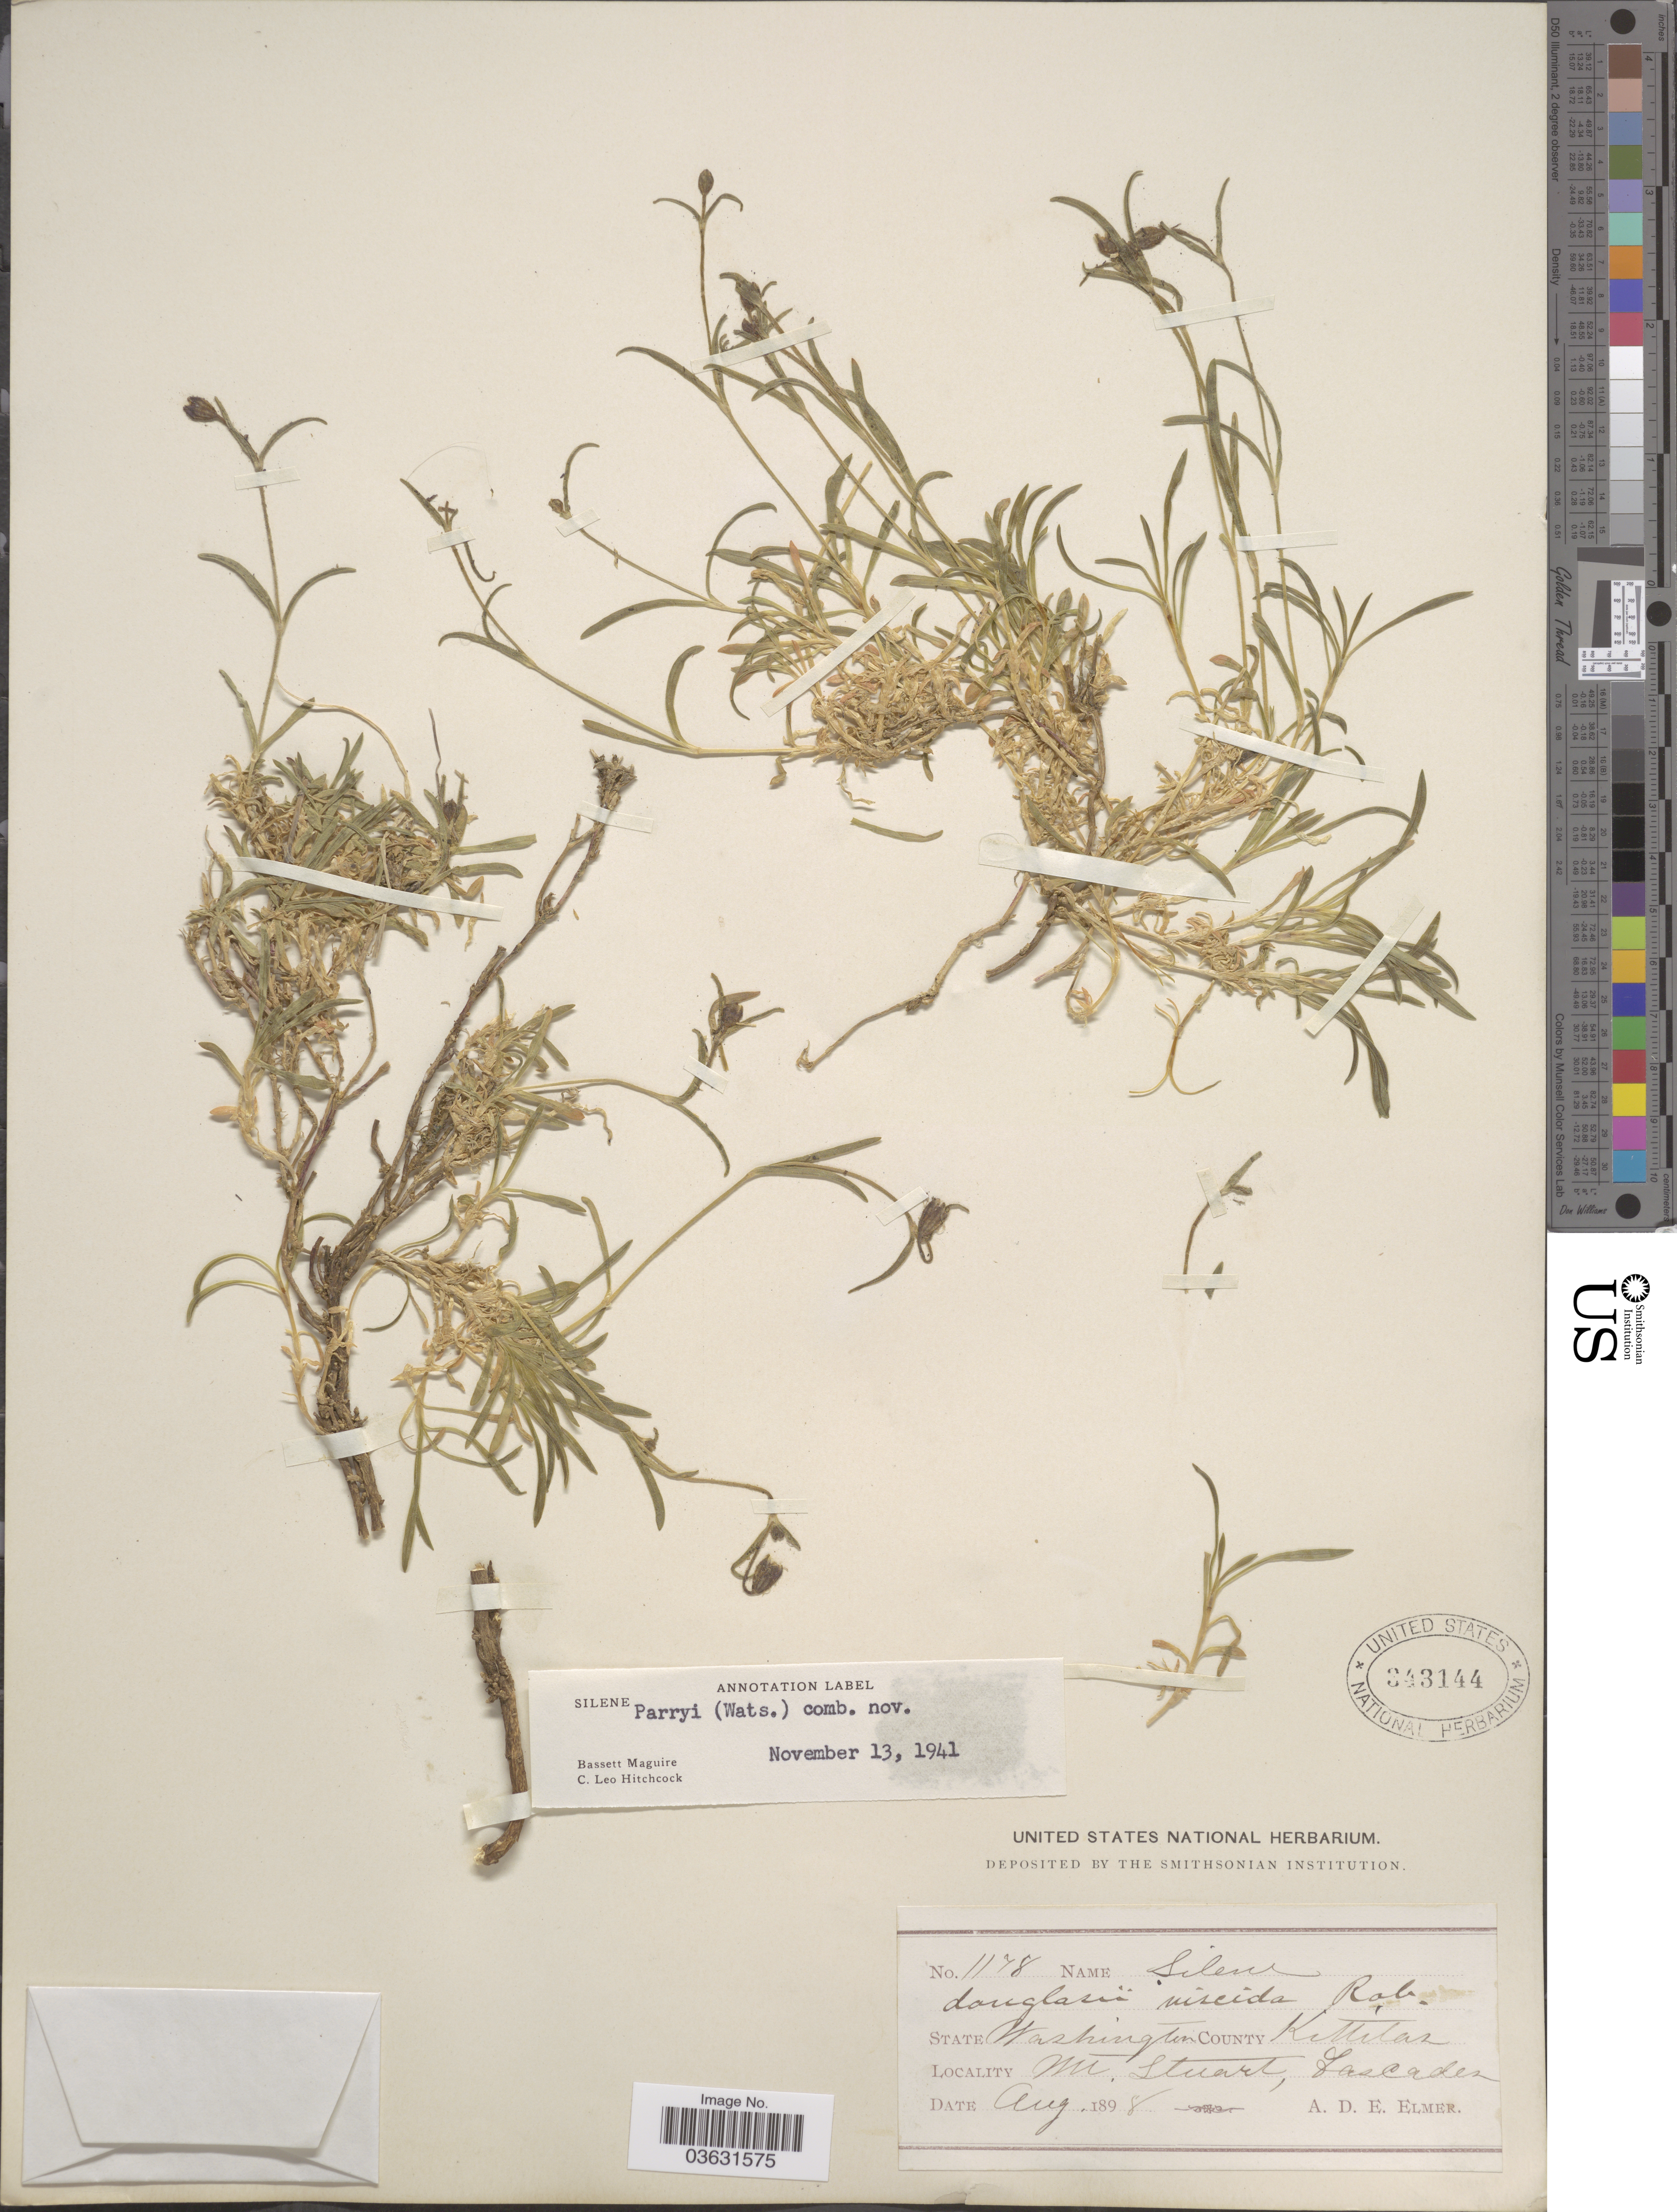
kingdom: Plantae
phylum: Tracheophyta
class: Magnoliopsida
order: Caryophyllales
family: Caryophyllaceae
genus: Silene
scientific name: Silene parryi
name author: (S. Watson) C.L. Hitchc. & Maguire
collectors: A. D. E. Elmer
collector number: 1178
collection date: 1898-08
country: United States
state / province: Washington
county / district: Kittitas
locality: County Kittitas. Mt. Stuart, Cascades.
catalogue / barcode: US 343144